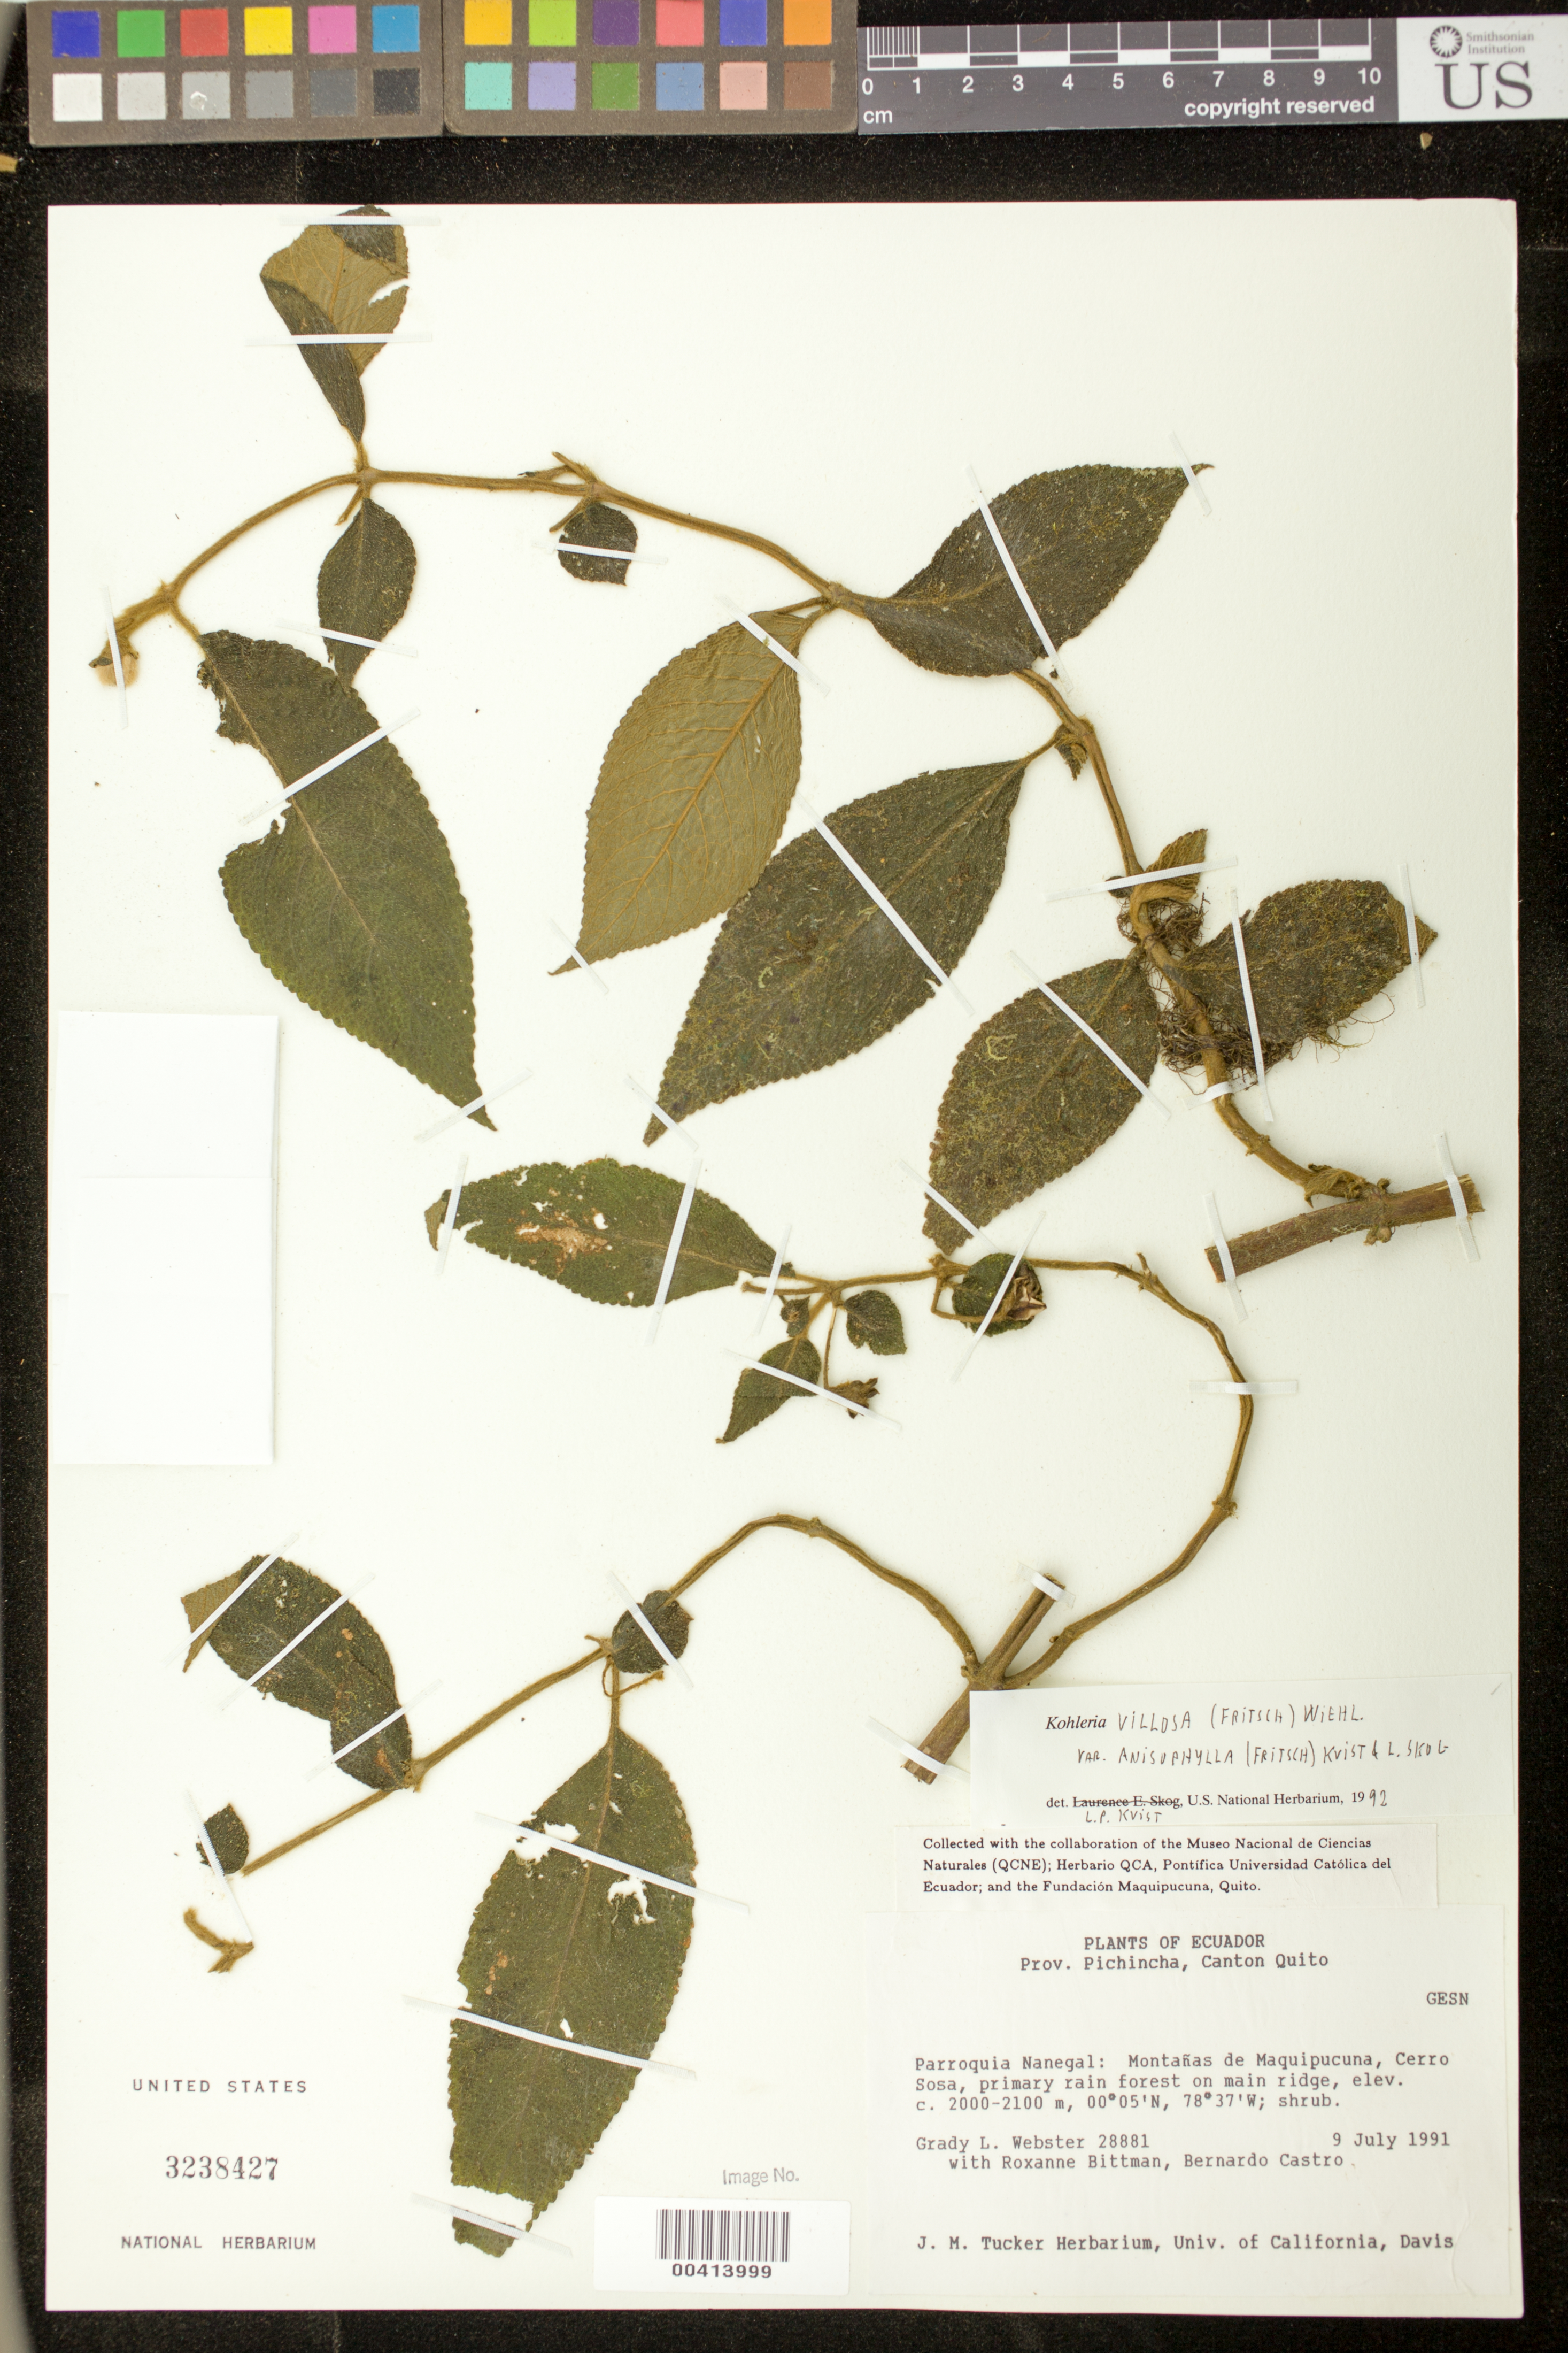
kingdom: Plantae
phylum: Tracheophyta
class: Magnoliopsida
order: Lamiales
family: Gesneriaceae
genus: Kohleria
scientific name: Kohleria anisophylla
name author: (Fritsch) Wiehler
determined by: Skog, Laurence E.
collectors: G. L. Webster, R. Bittman & B. Castro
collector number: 28881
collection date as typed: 09 Jul 1991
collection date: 1991-07-09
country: Ecuador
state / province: Pichincha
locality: Quito Canton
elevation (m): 2000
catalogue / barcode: US 3238427